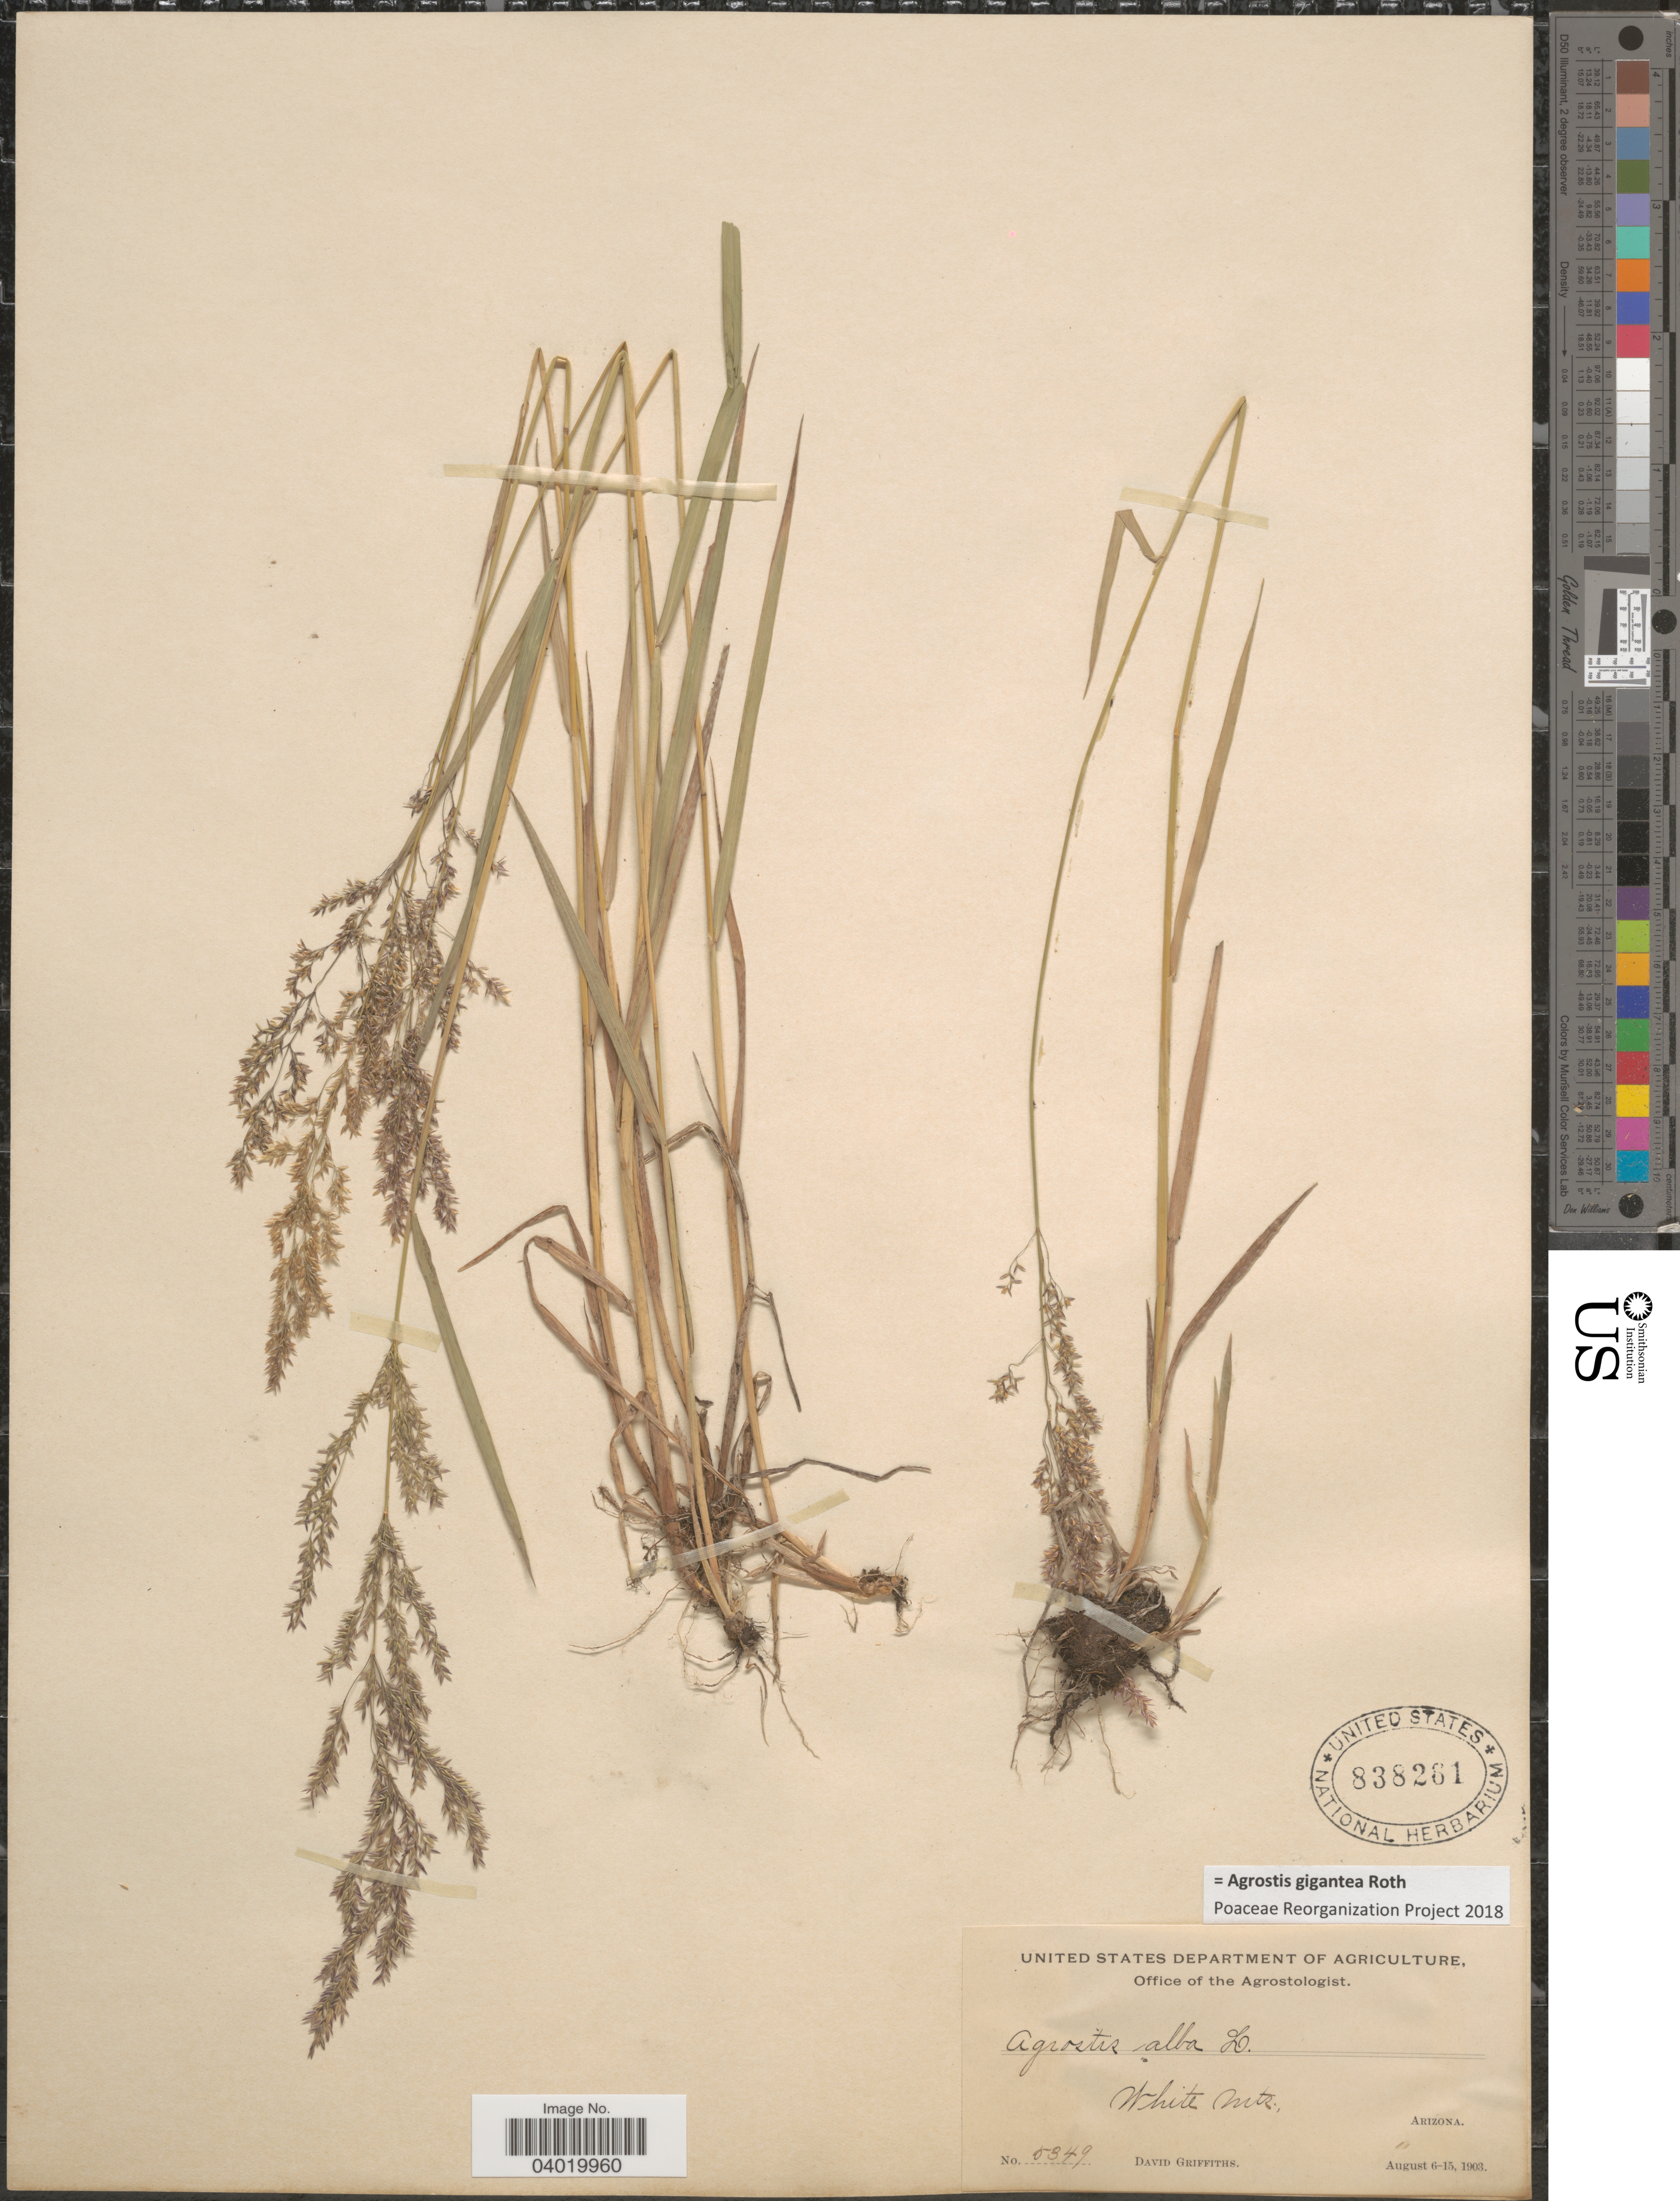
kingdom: Plantae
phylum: Tracheophyta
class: Liliopsida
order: Poales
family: Poaceae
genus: Agrostis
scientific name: Agrostis gigantea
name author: Roth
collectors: D. Griffiths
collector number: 5349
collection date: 1903-08-06/1903-08-15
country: United States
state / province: Arizona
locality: White Mts.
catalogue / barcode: US 838261